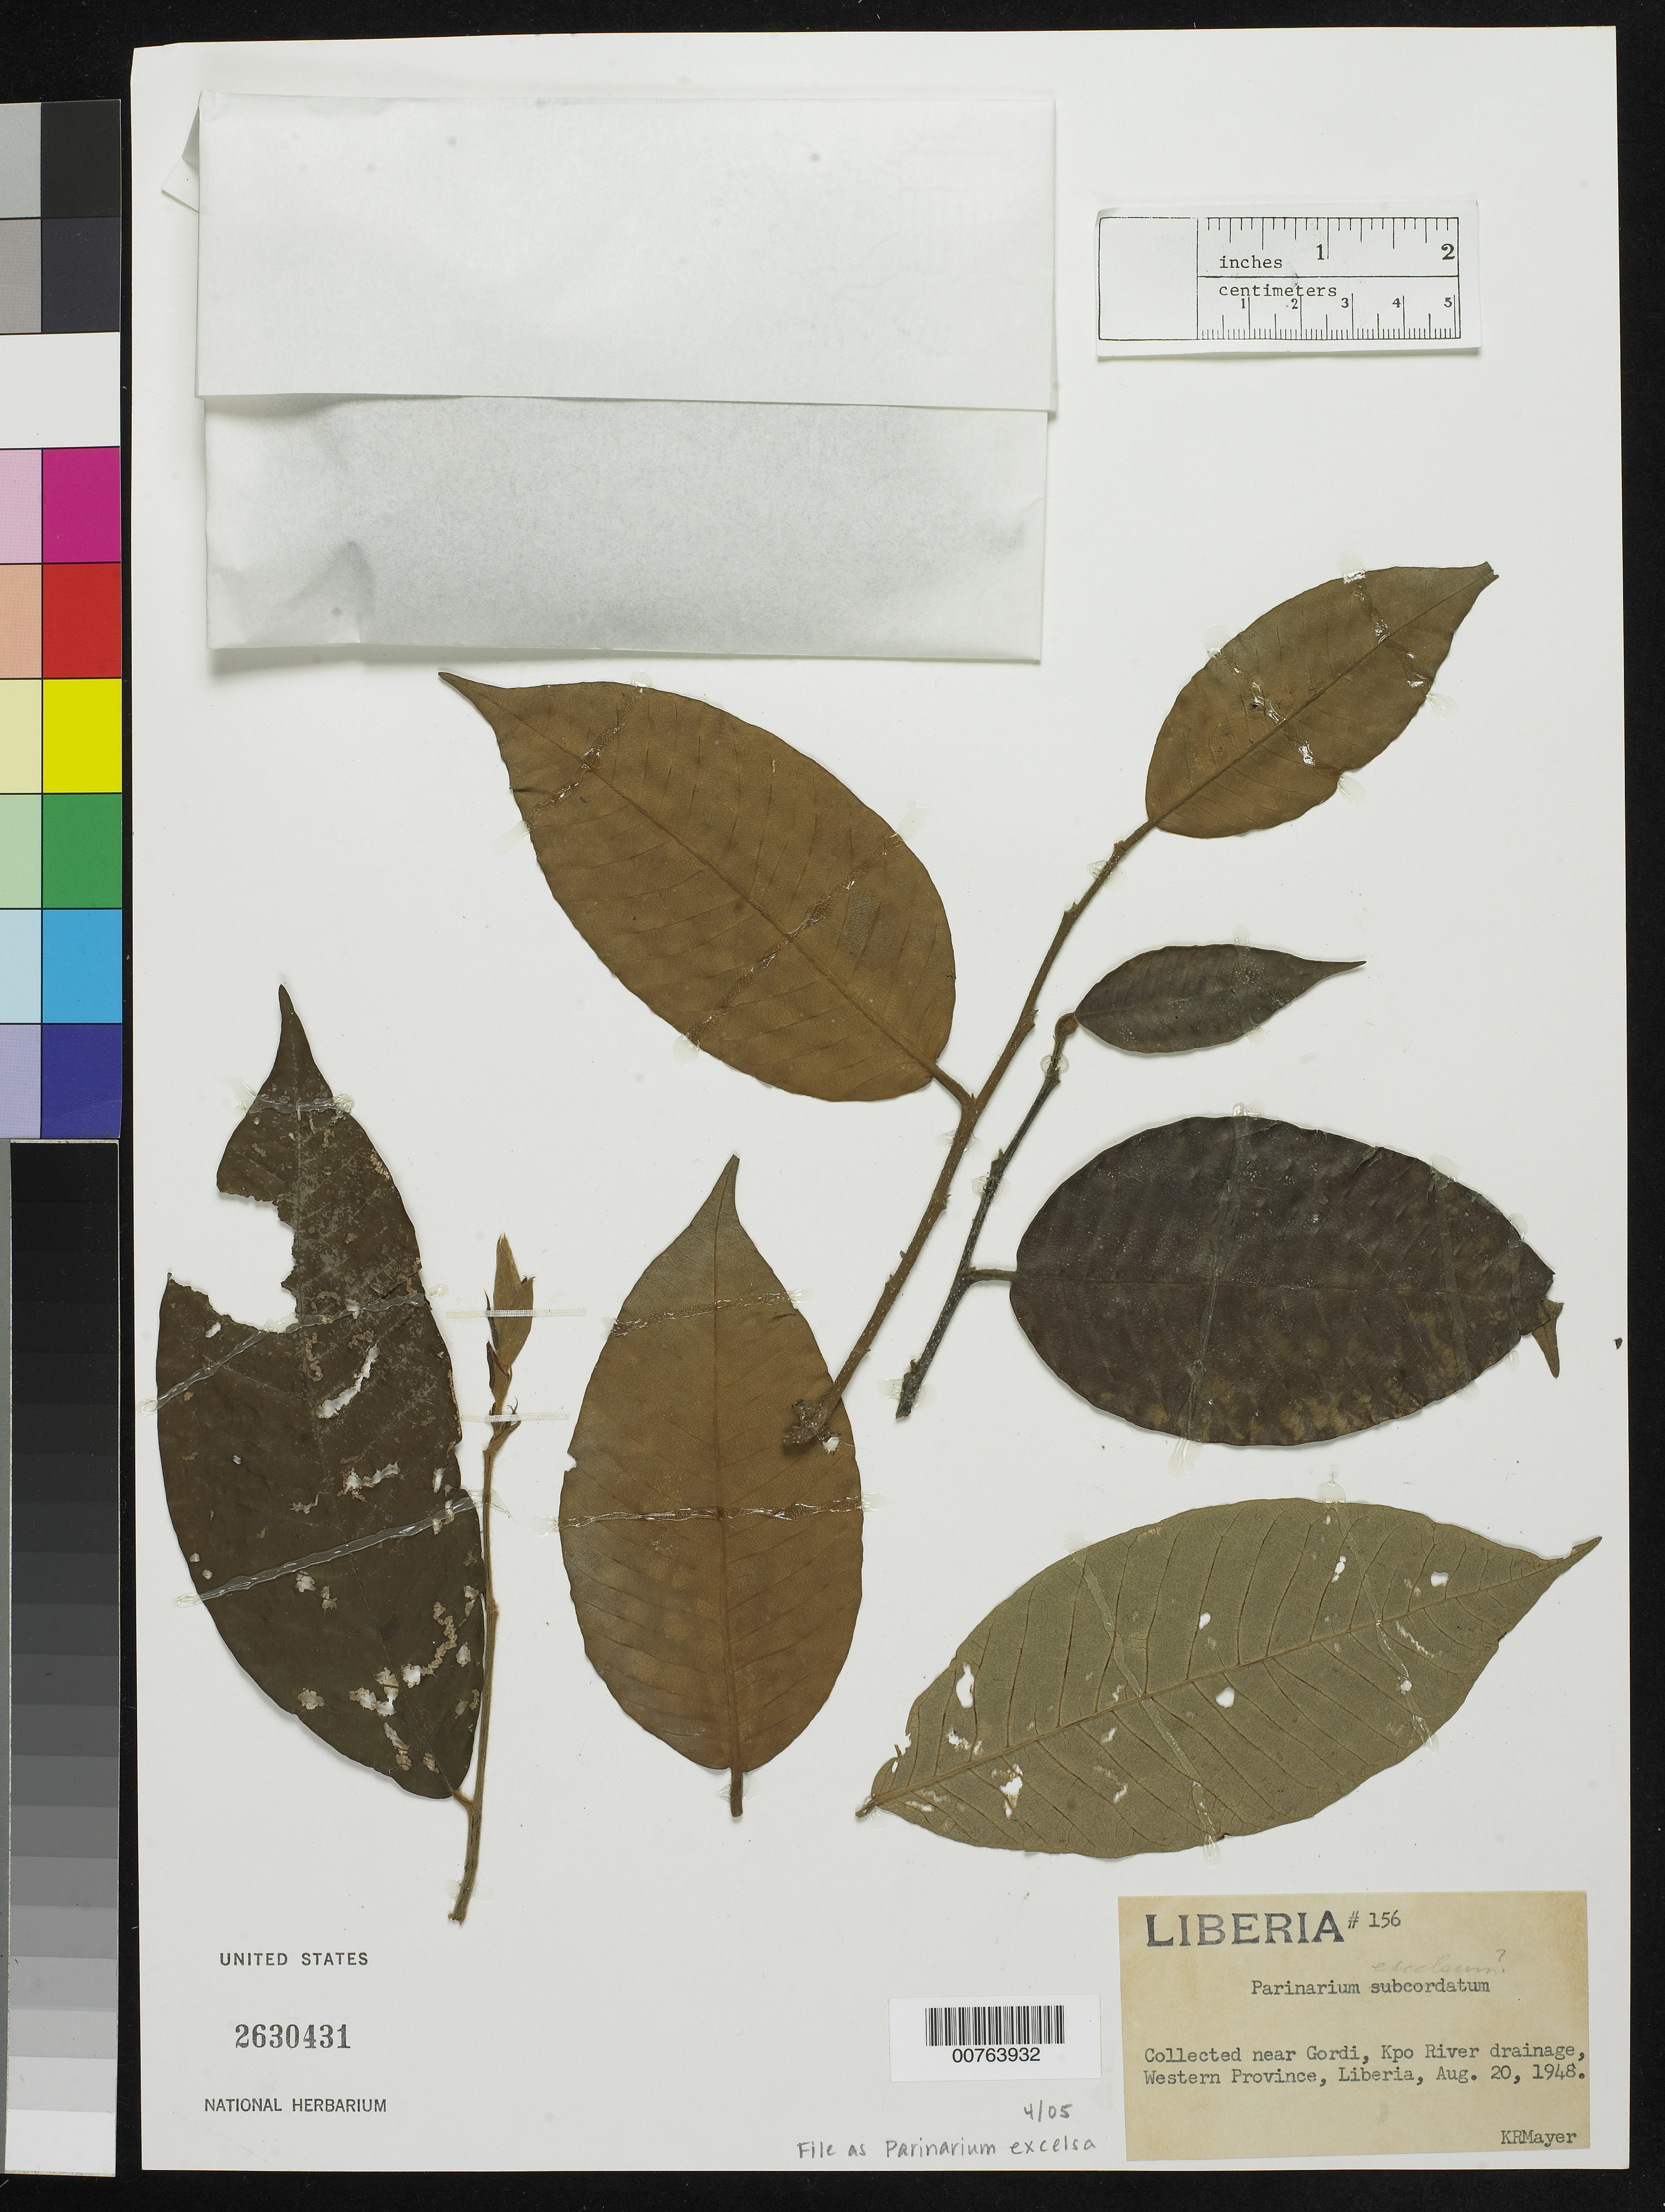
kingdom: Plantae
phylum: Tracheophyta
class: Magnoliopsida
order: Malpighiales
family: Chrysobalanaceae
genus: Parinari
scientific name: Parinari excelsa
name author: Sabine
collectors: K. R. Mayer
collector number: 156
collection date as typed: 20 Aug 1948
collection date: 1948-08-20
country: Liberia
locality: Western Province: Kpo River drainage, near Gordi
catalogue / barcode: US 2630431